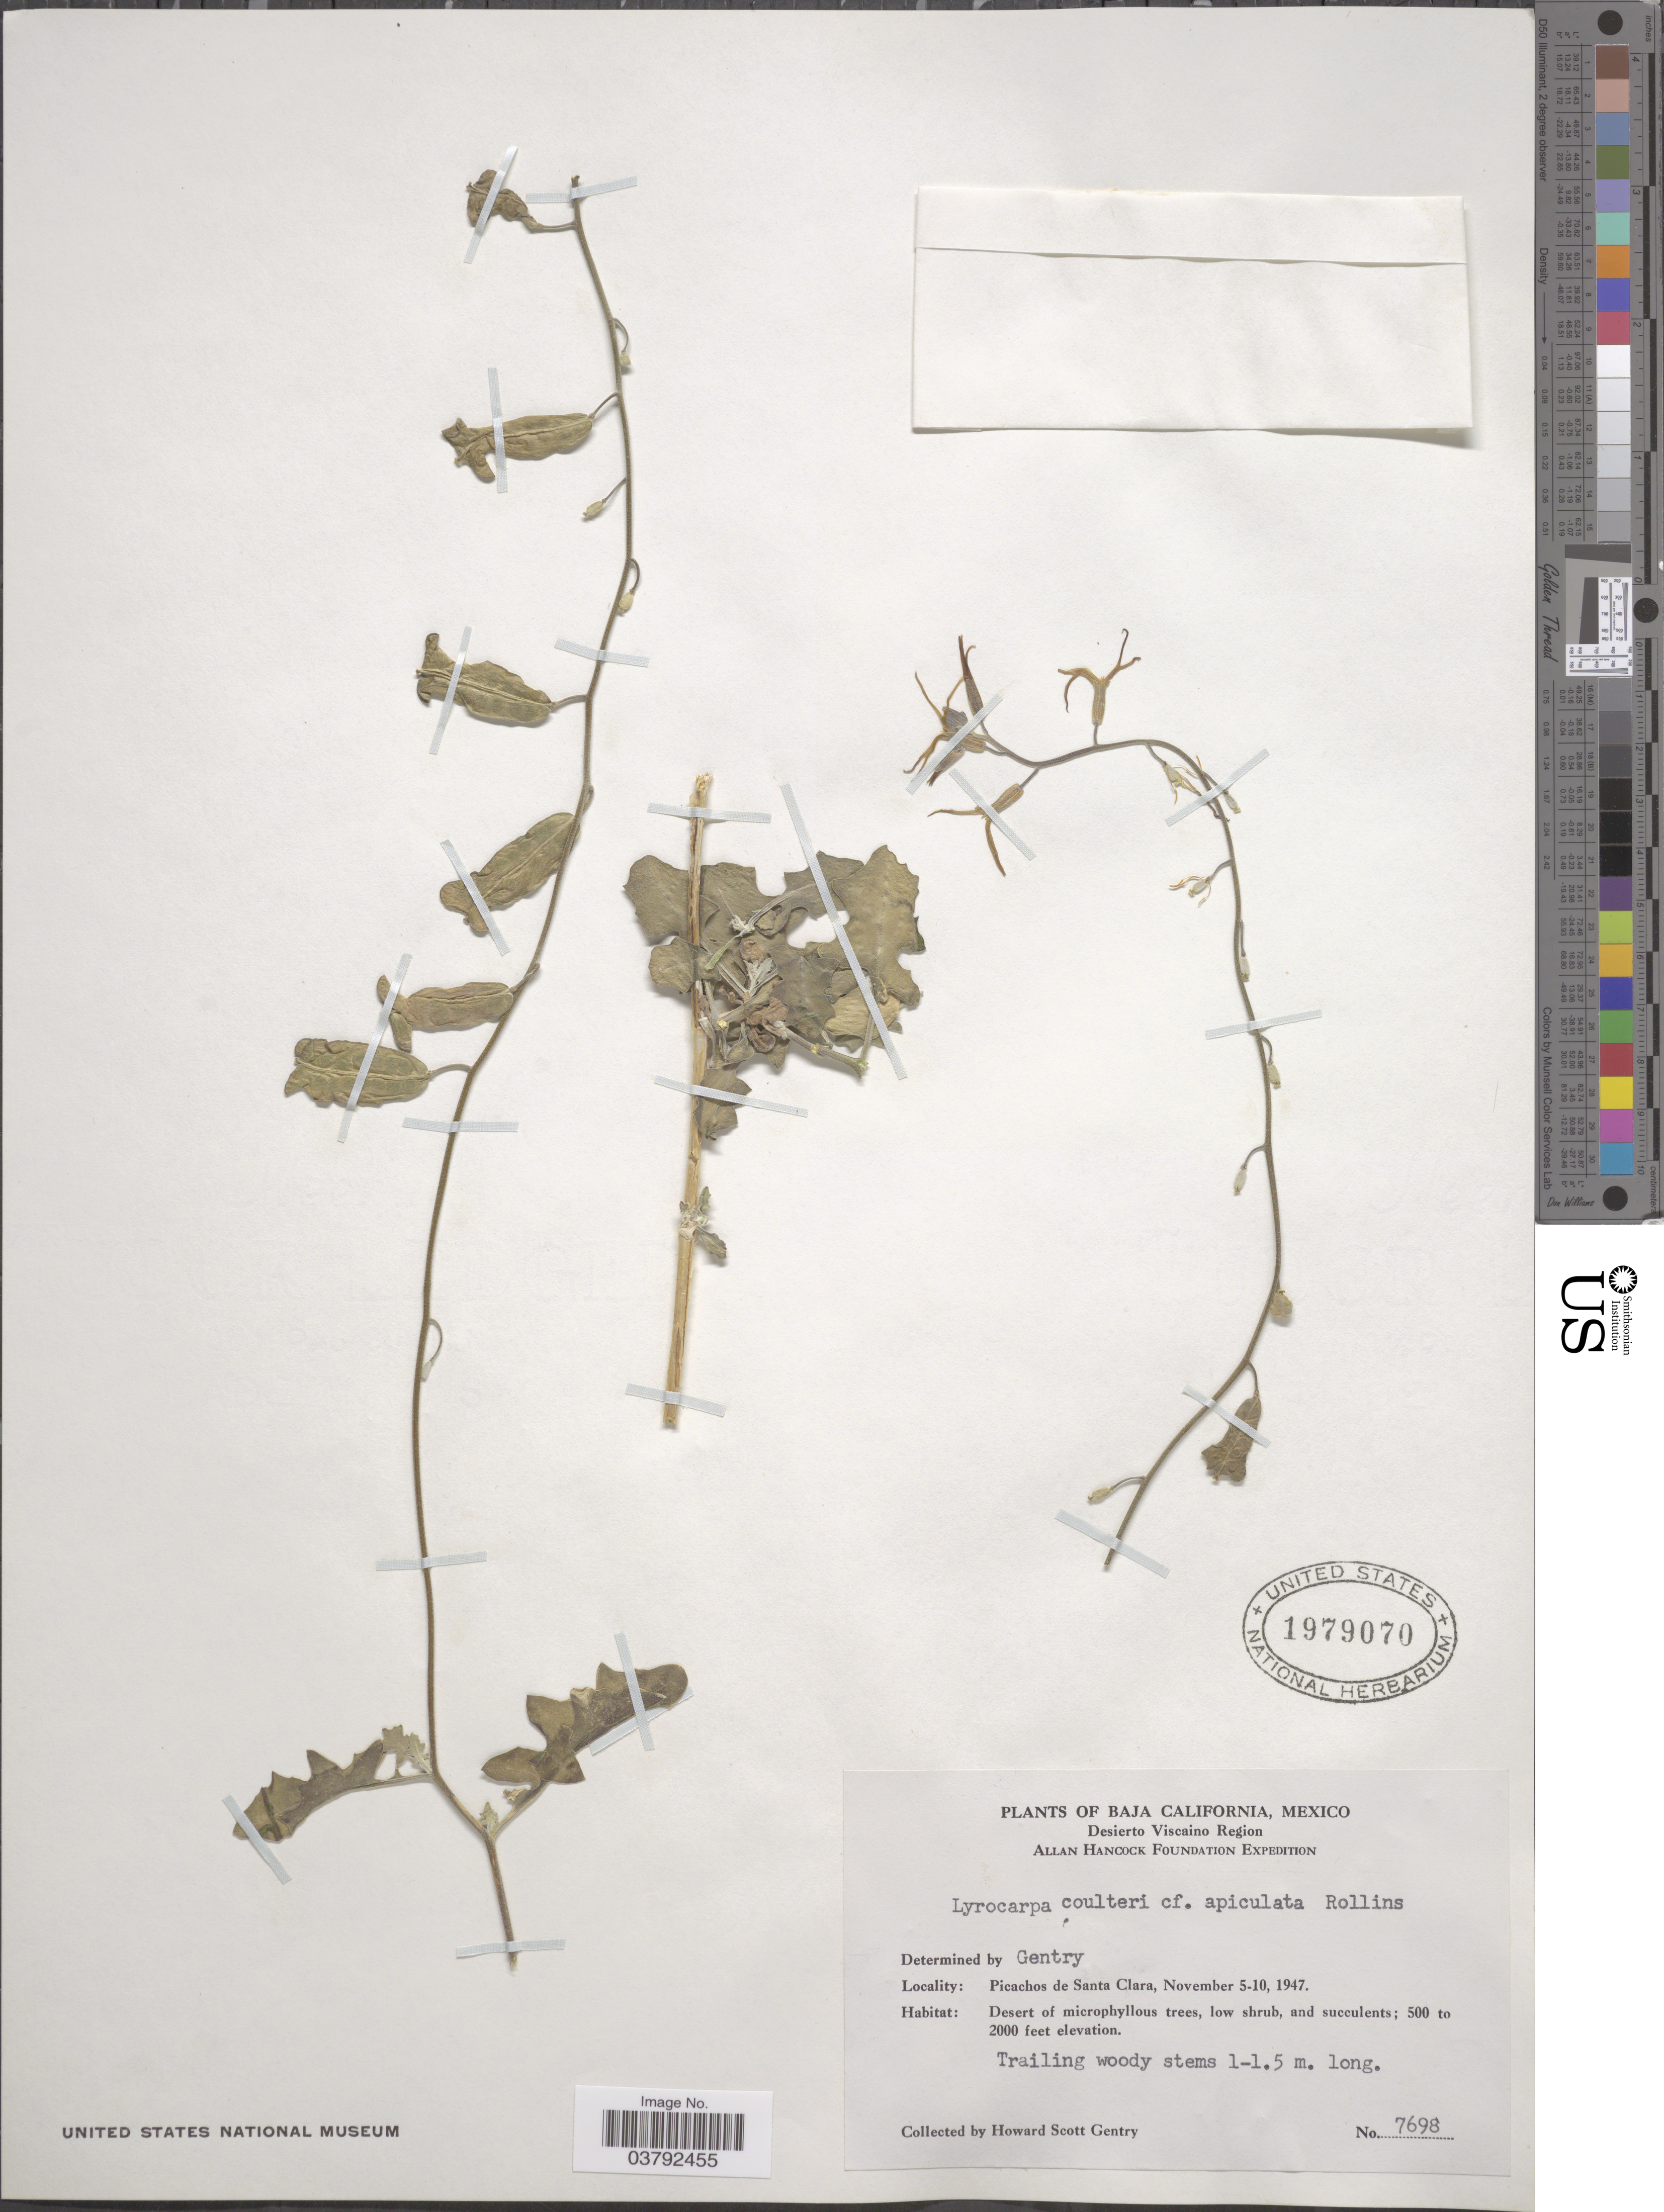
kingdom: Plantae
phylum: Tracheophyta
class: Magnoliopsida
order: Brassicales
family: Brassicaceae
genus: Lyrocarpa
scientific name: Lyrocarpa coulteri var. apiculata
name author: Rollins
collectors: H. S. Gentry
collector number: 7698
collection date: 1947-11-05/1947-11-10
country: Mexico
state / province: Baja California Sur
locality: Desierto Viscaino Region. Picachos de Santa Clara.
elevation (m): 152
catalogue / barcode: US 1979070